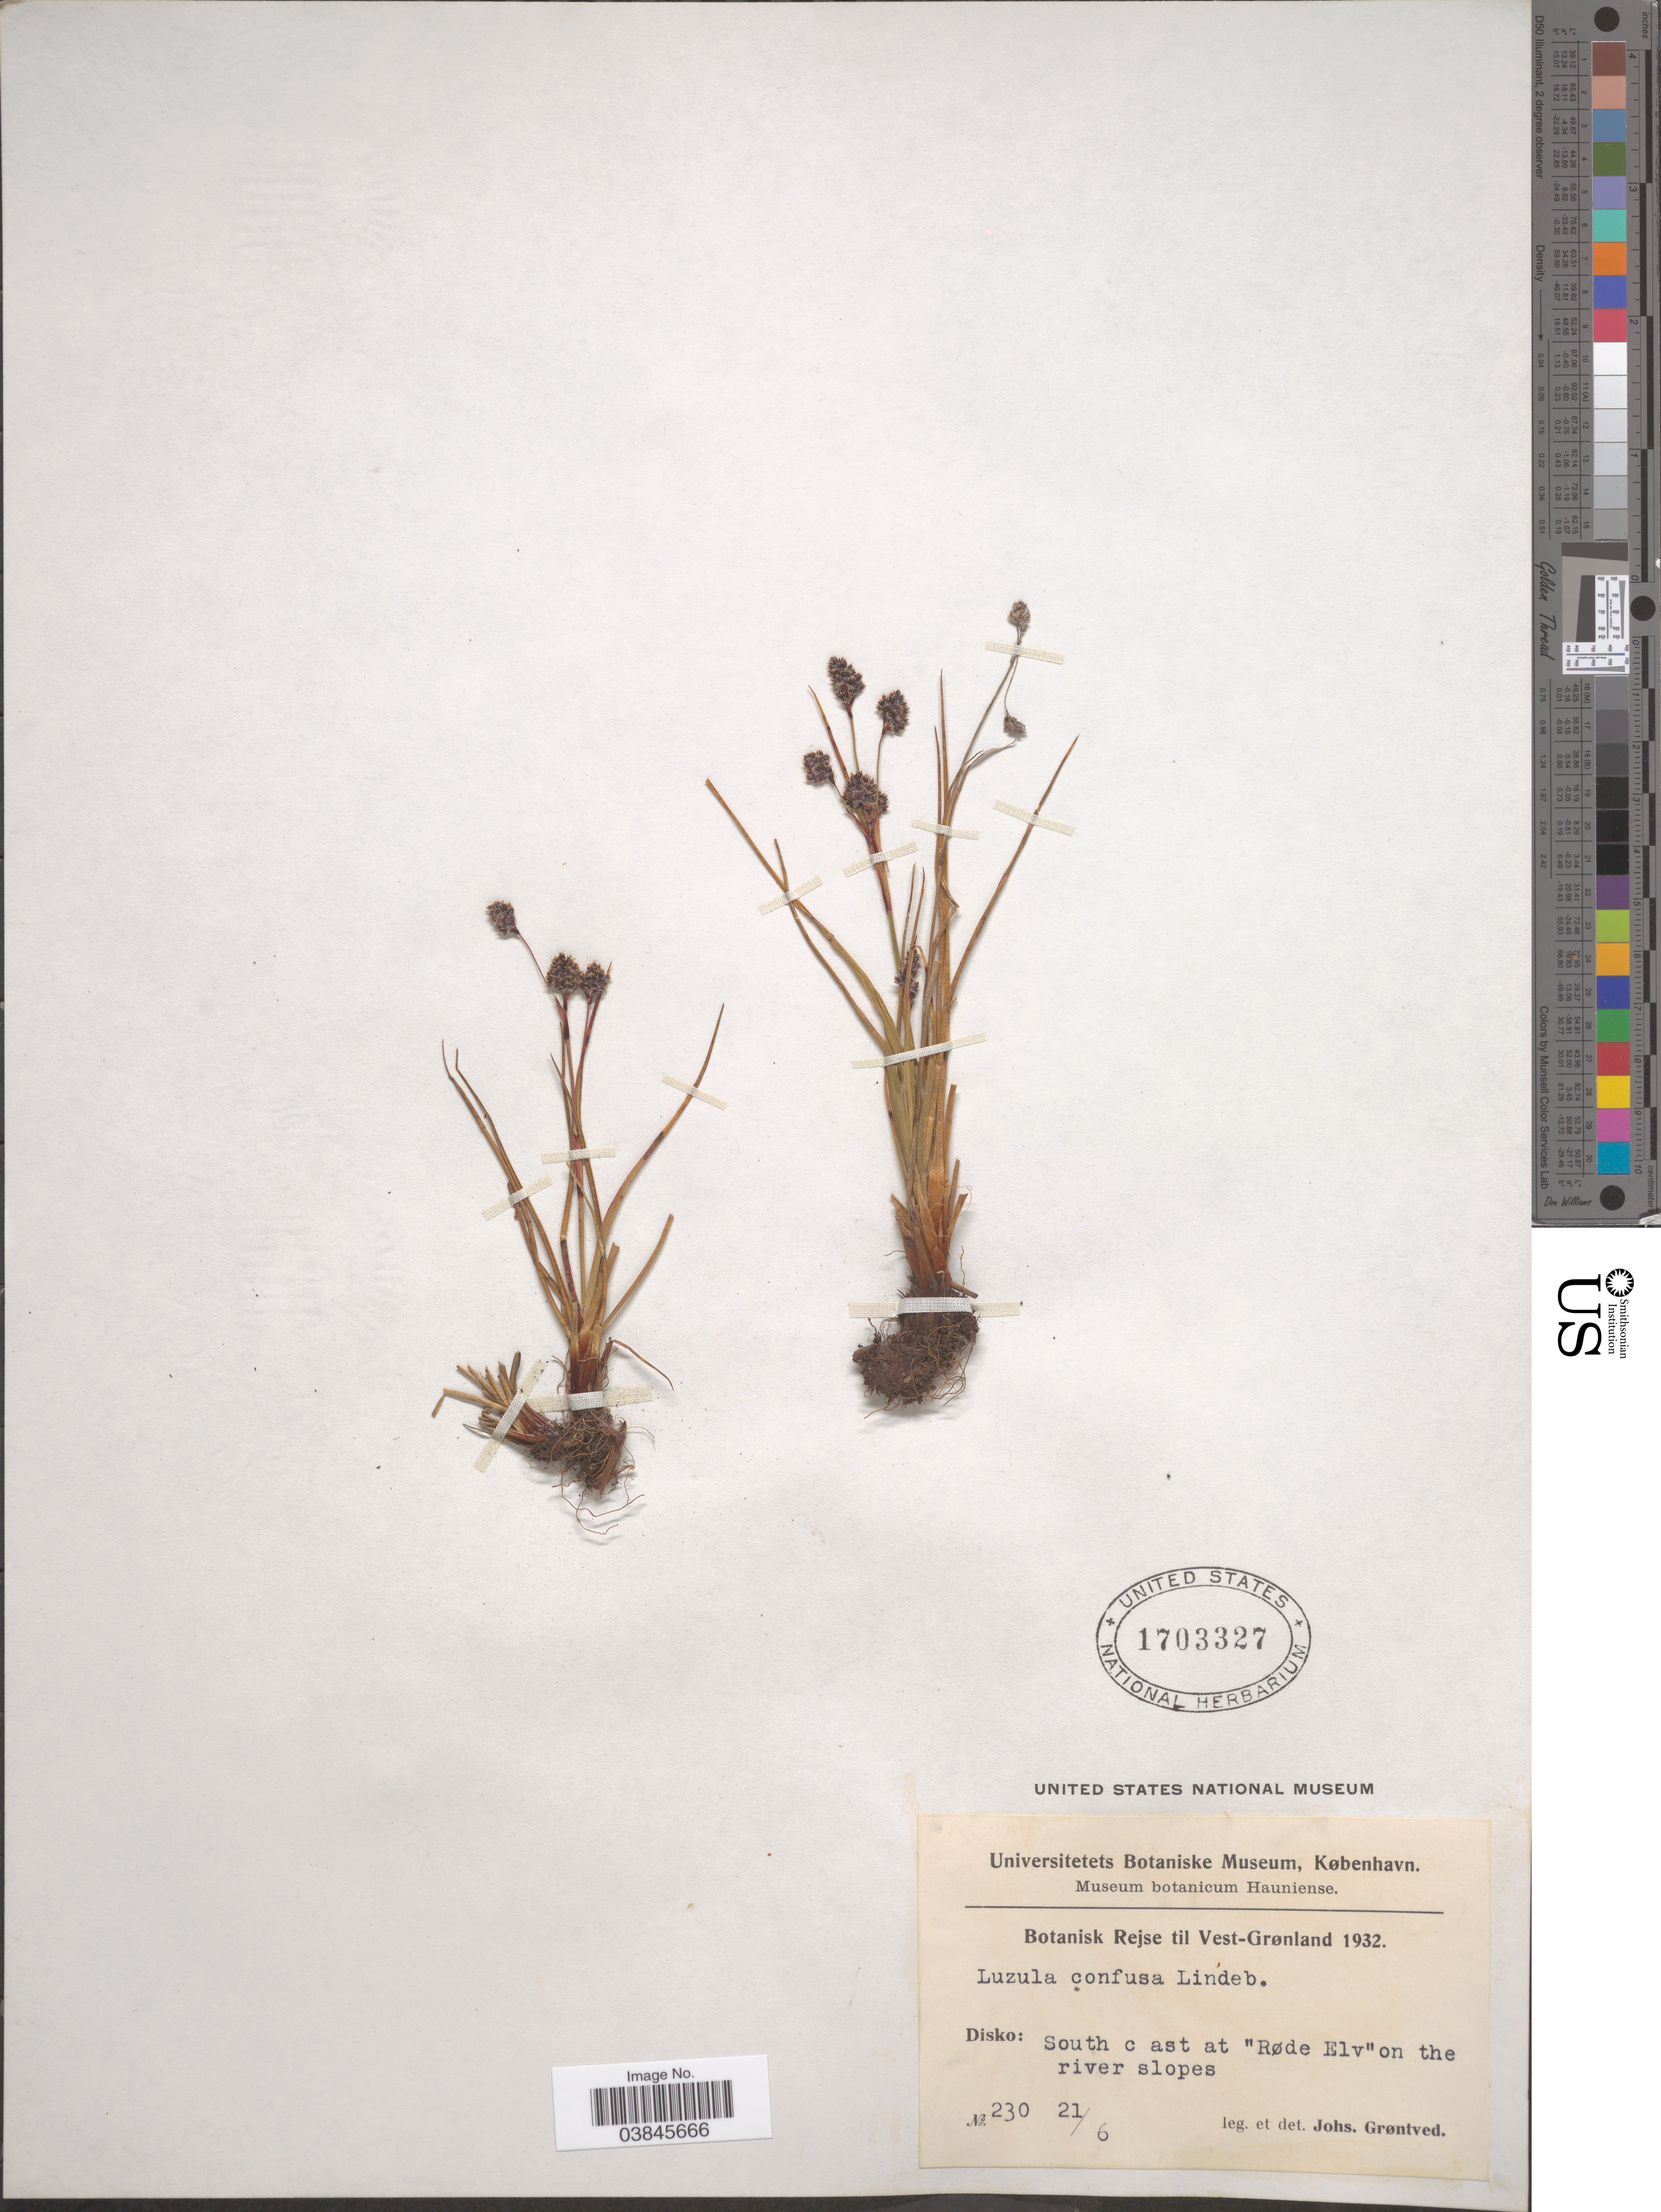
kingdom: Plantae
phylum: Tracheophyta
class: Liliopsida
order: Poales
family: Juncaceae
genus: Luzula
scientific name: Luzula confusa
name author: Lindeb.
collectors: J. Grontved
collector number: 230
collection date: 1932-06-21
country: Greenland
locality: Vest-Grønland. Disko: South cast at "Røde Elv" on the river slopes.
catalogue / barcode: US 1703327